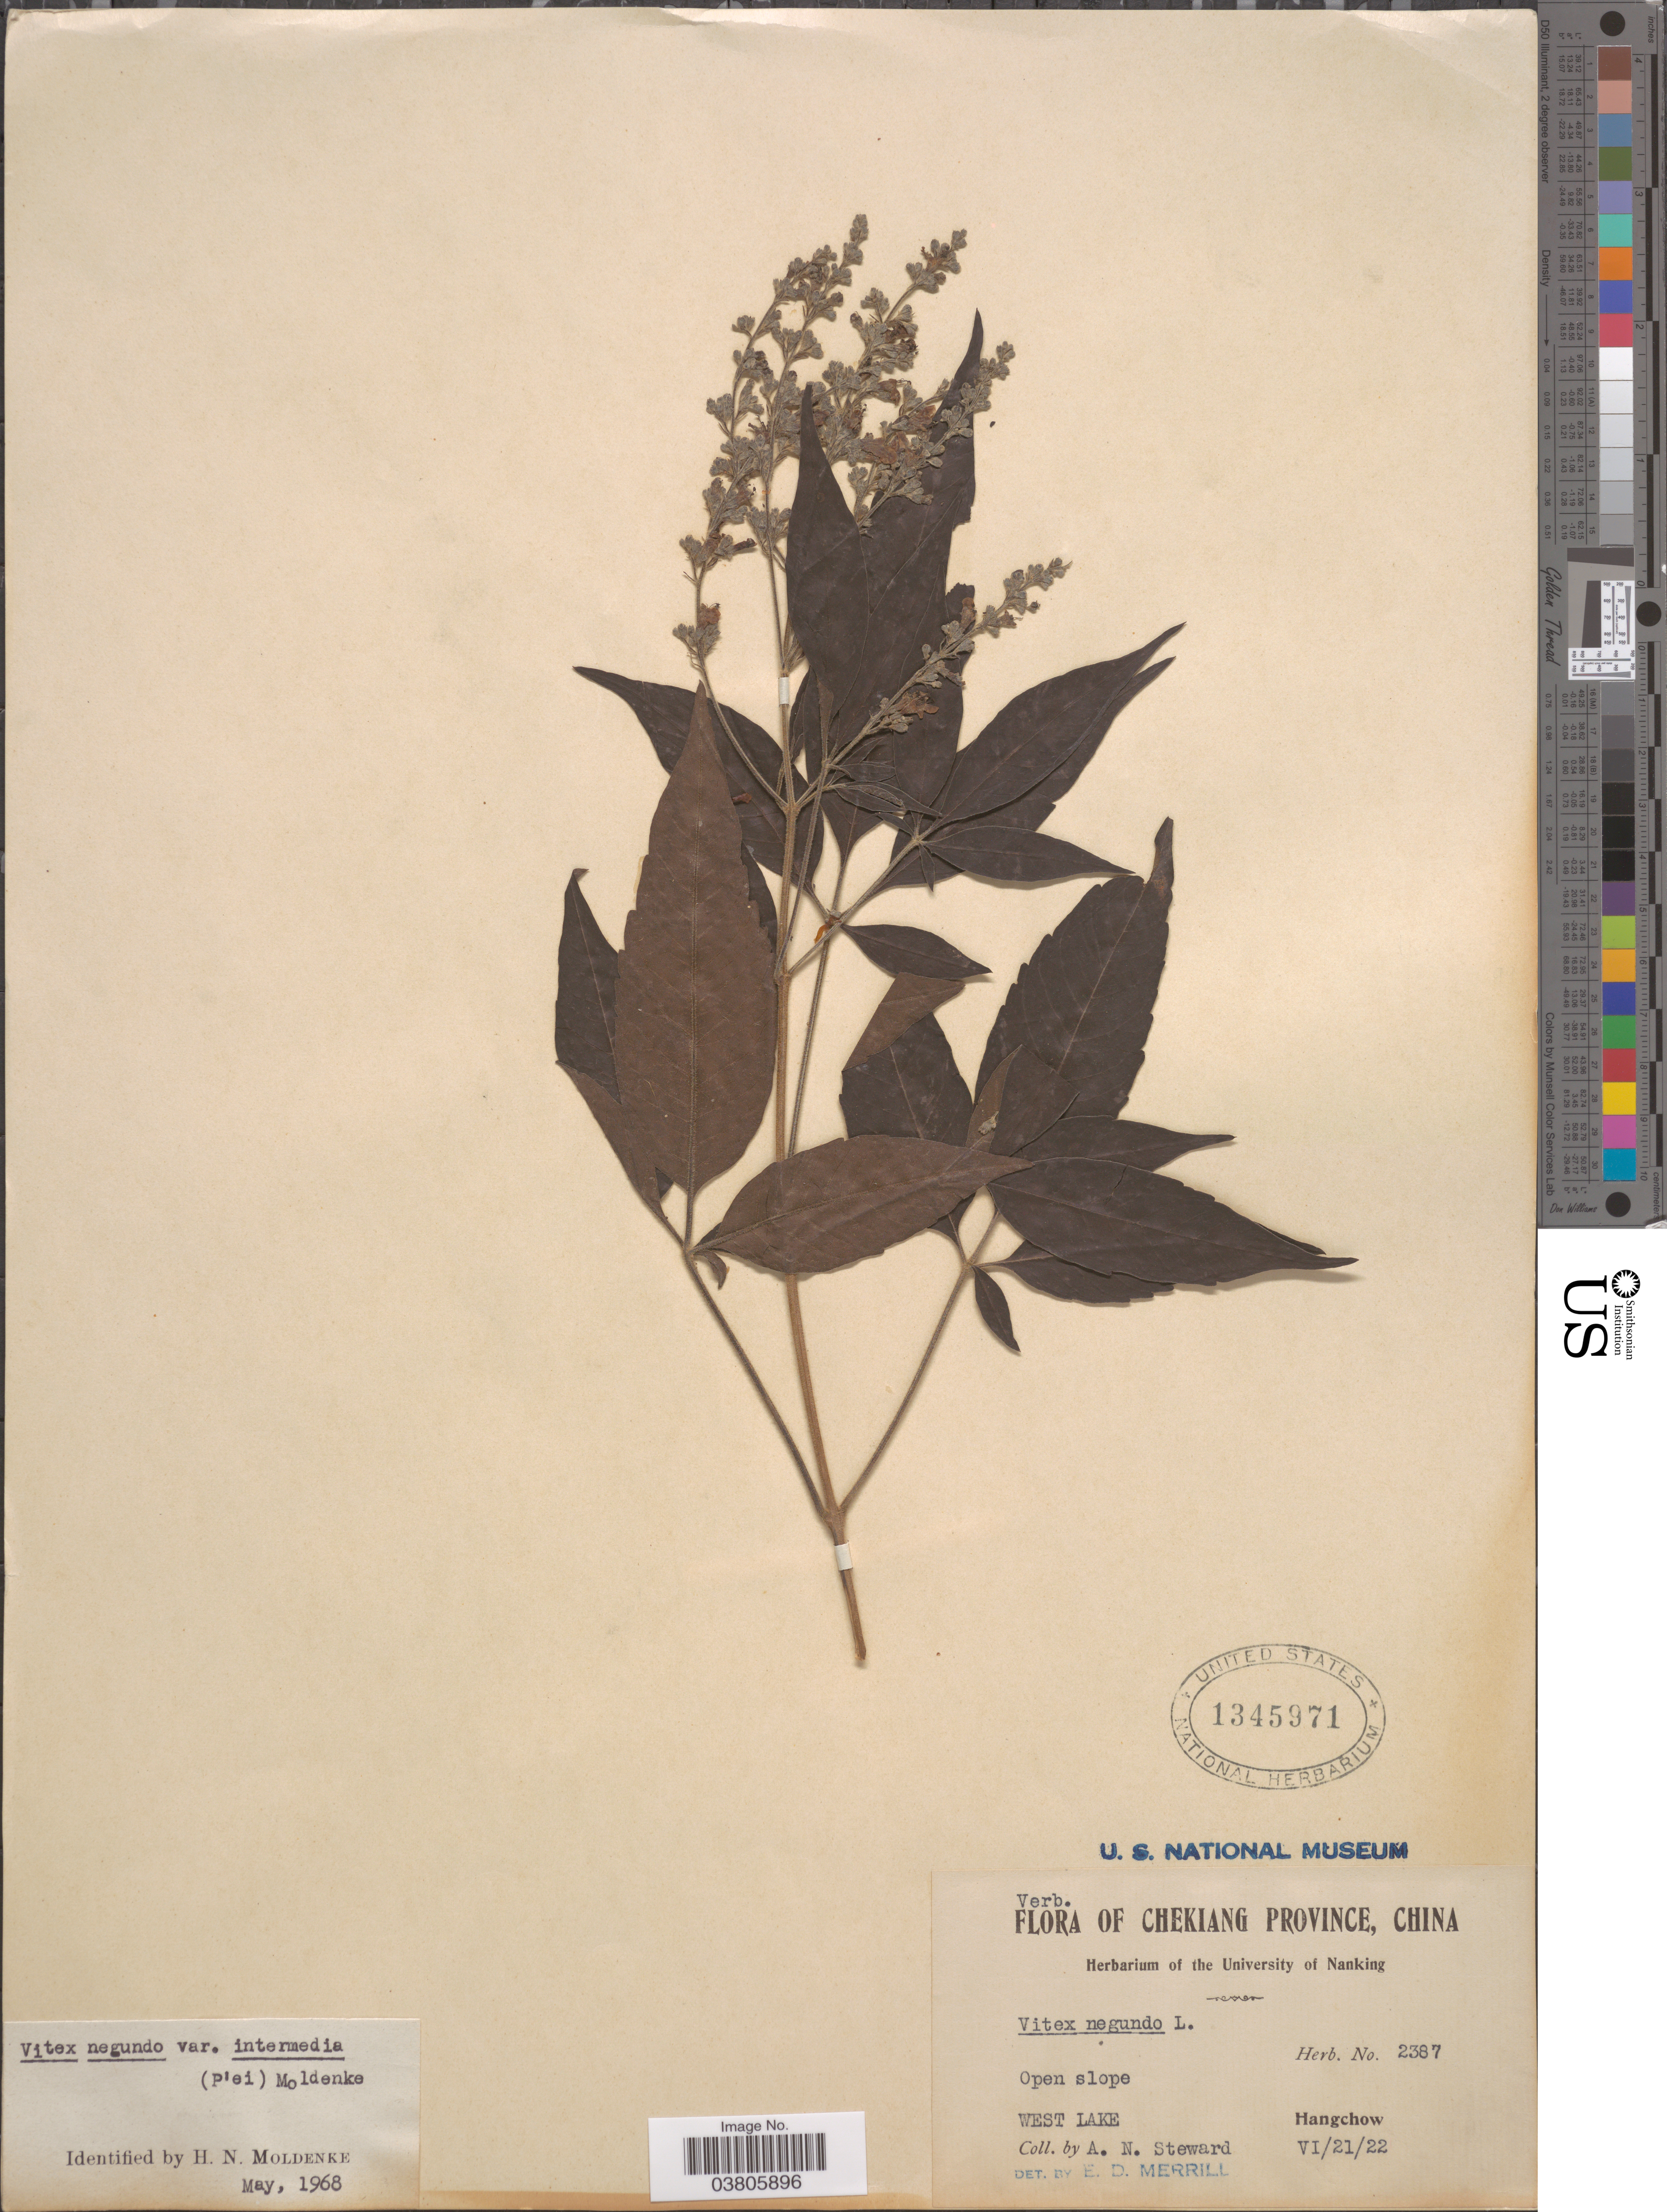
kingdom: Plantae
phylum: Tracheophyta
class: Magnoliopsida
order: Lamiales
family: Lamiaceae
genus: Vitex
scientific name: Vitex negundo var. intermedia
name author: (C. Pei) Moldenke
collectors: A. N. Steward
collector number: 2387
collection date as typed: Transcribed d/m/y: 21/6/22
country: China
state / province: Zhejiang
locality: Chekiang Province. West Lake. Hangchow.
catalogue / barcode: US 1345971